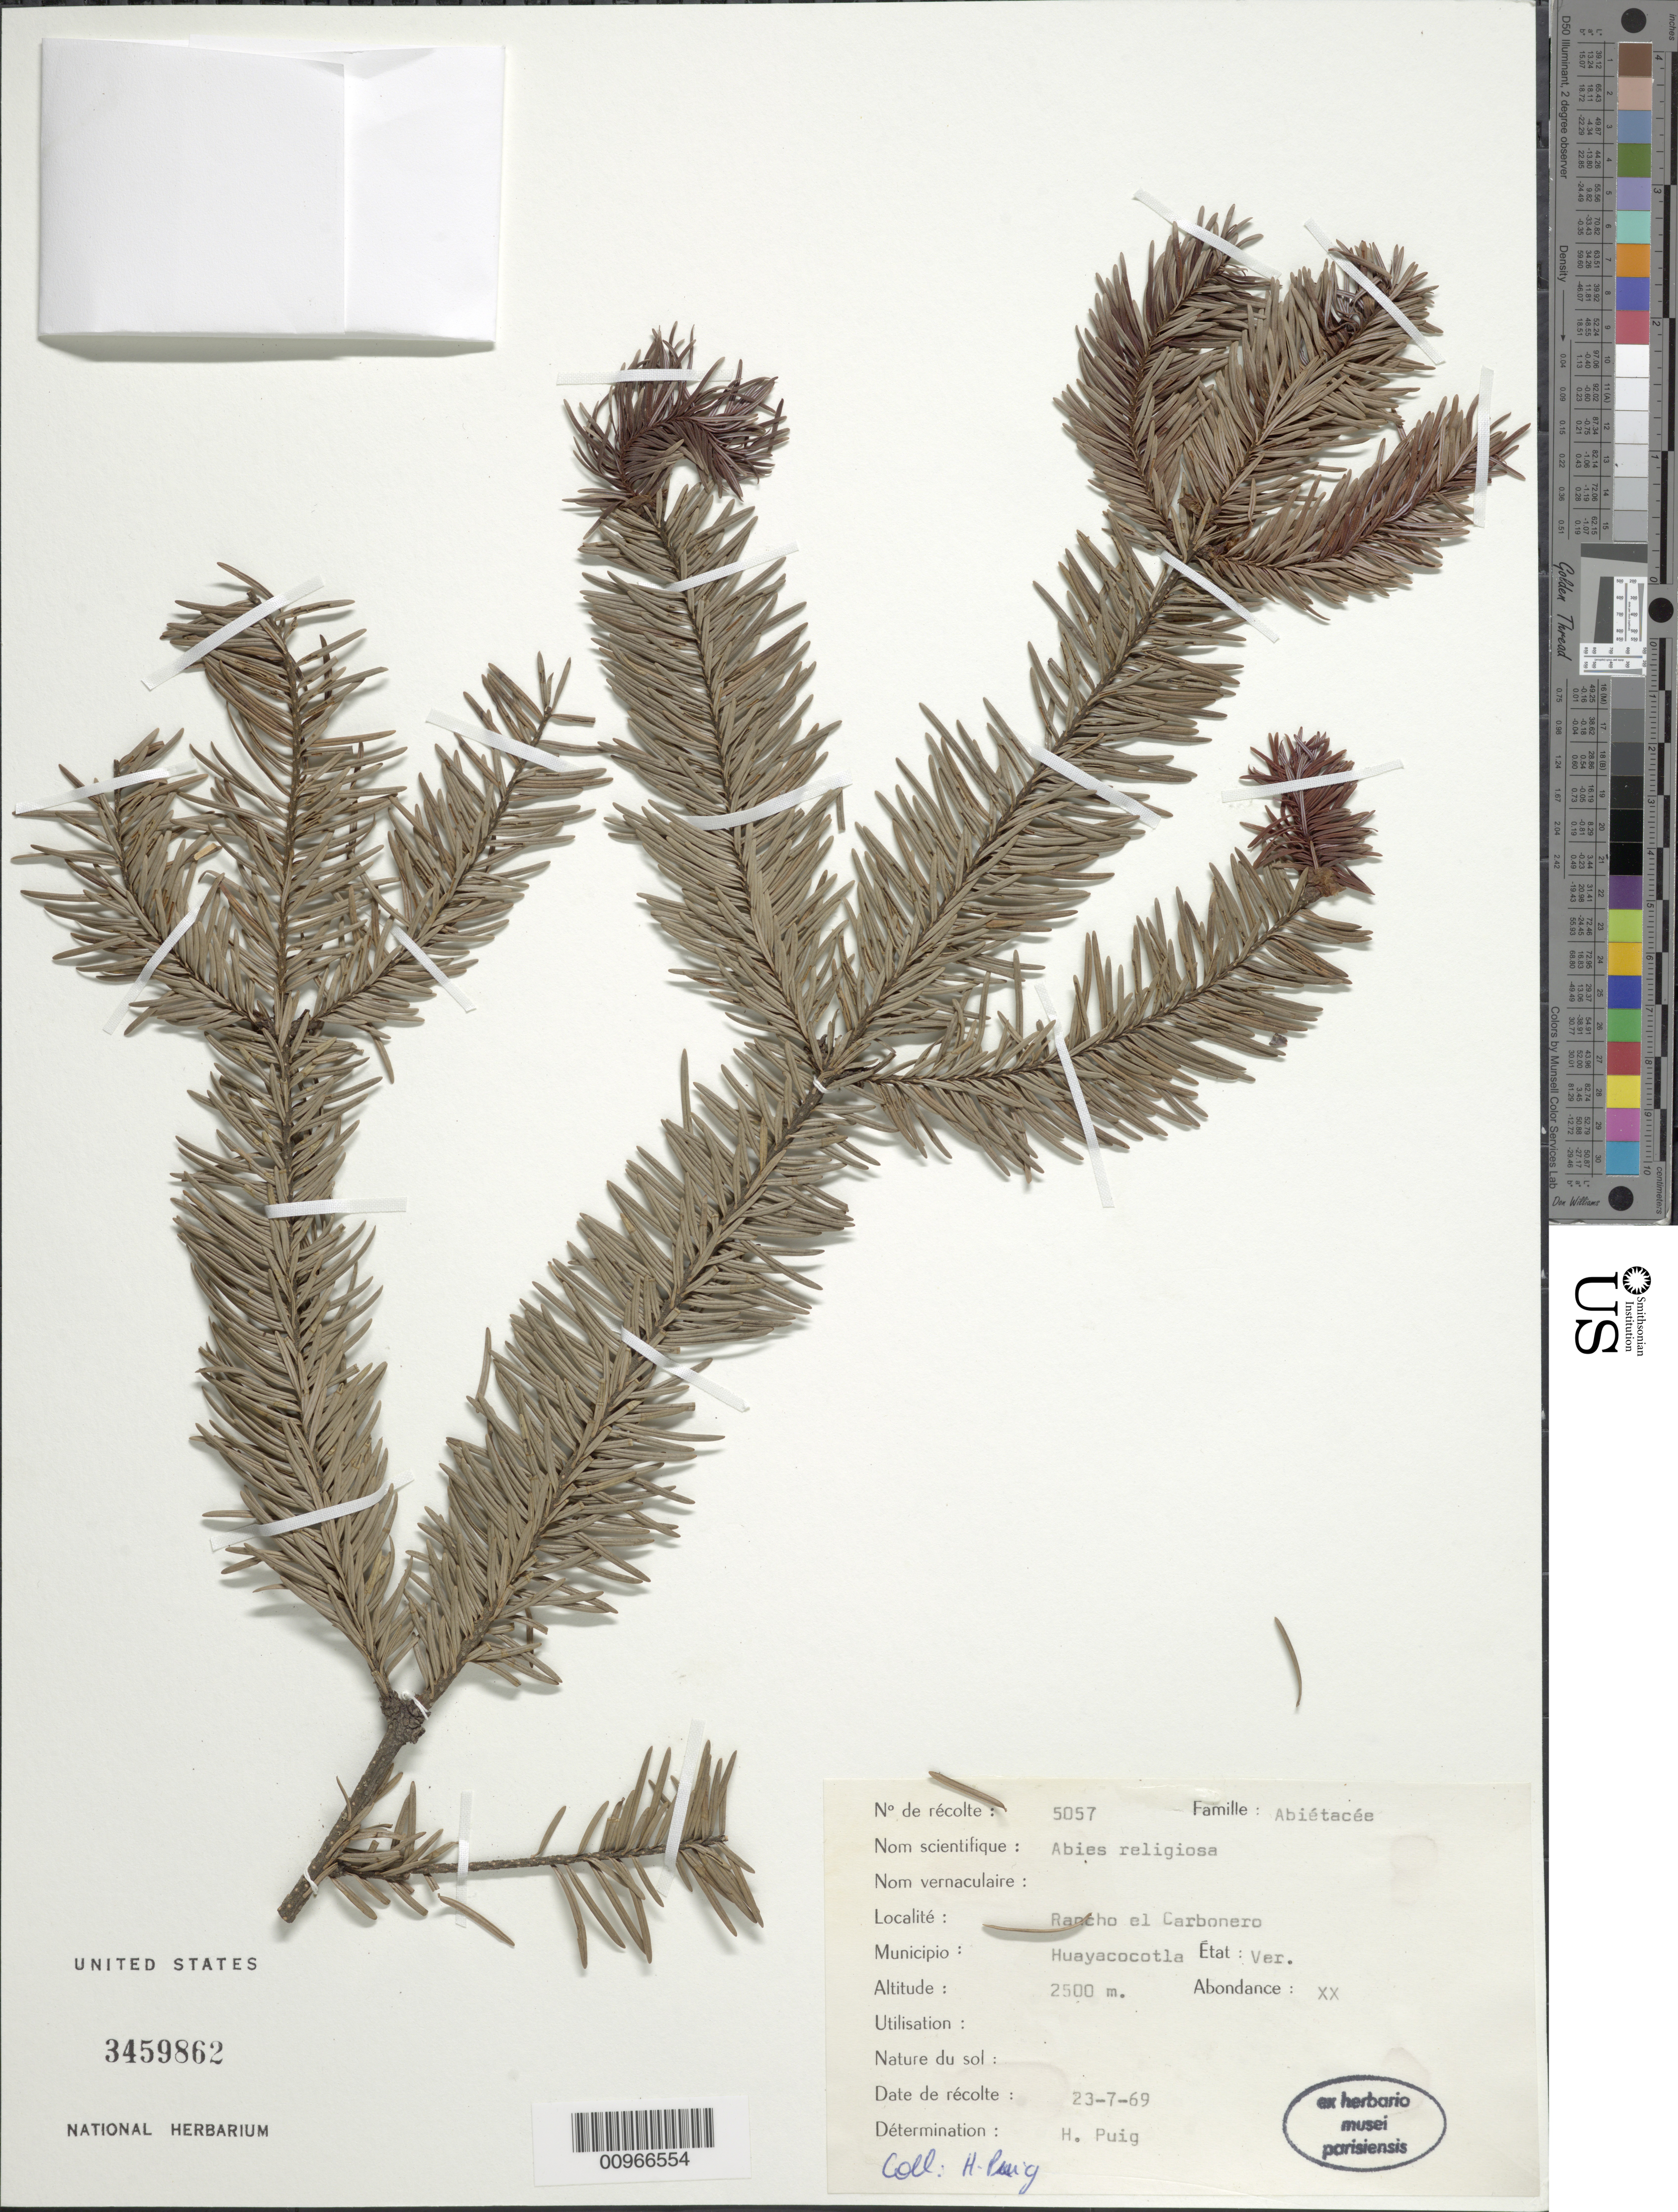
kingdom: Plantae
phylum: Tracheophyta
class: Pinopsida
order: Pinales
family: Pinaceae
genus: Abies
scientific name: Abies religiosa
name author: (Kunth) Schltdl. & Cham.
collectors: H. Puig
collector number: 5057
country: Mexico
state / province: Veracruz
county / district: Huayacocotla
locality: Rancho el Carbonero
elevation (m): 2500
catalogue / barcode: US 3459862